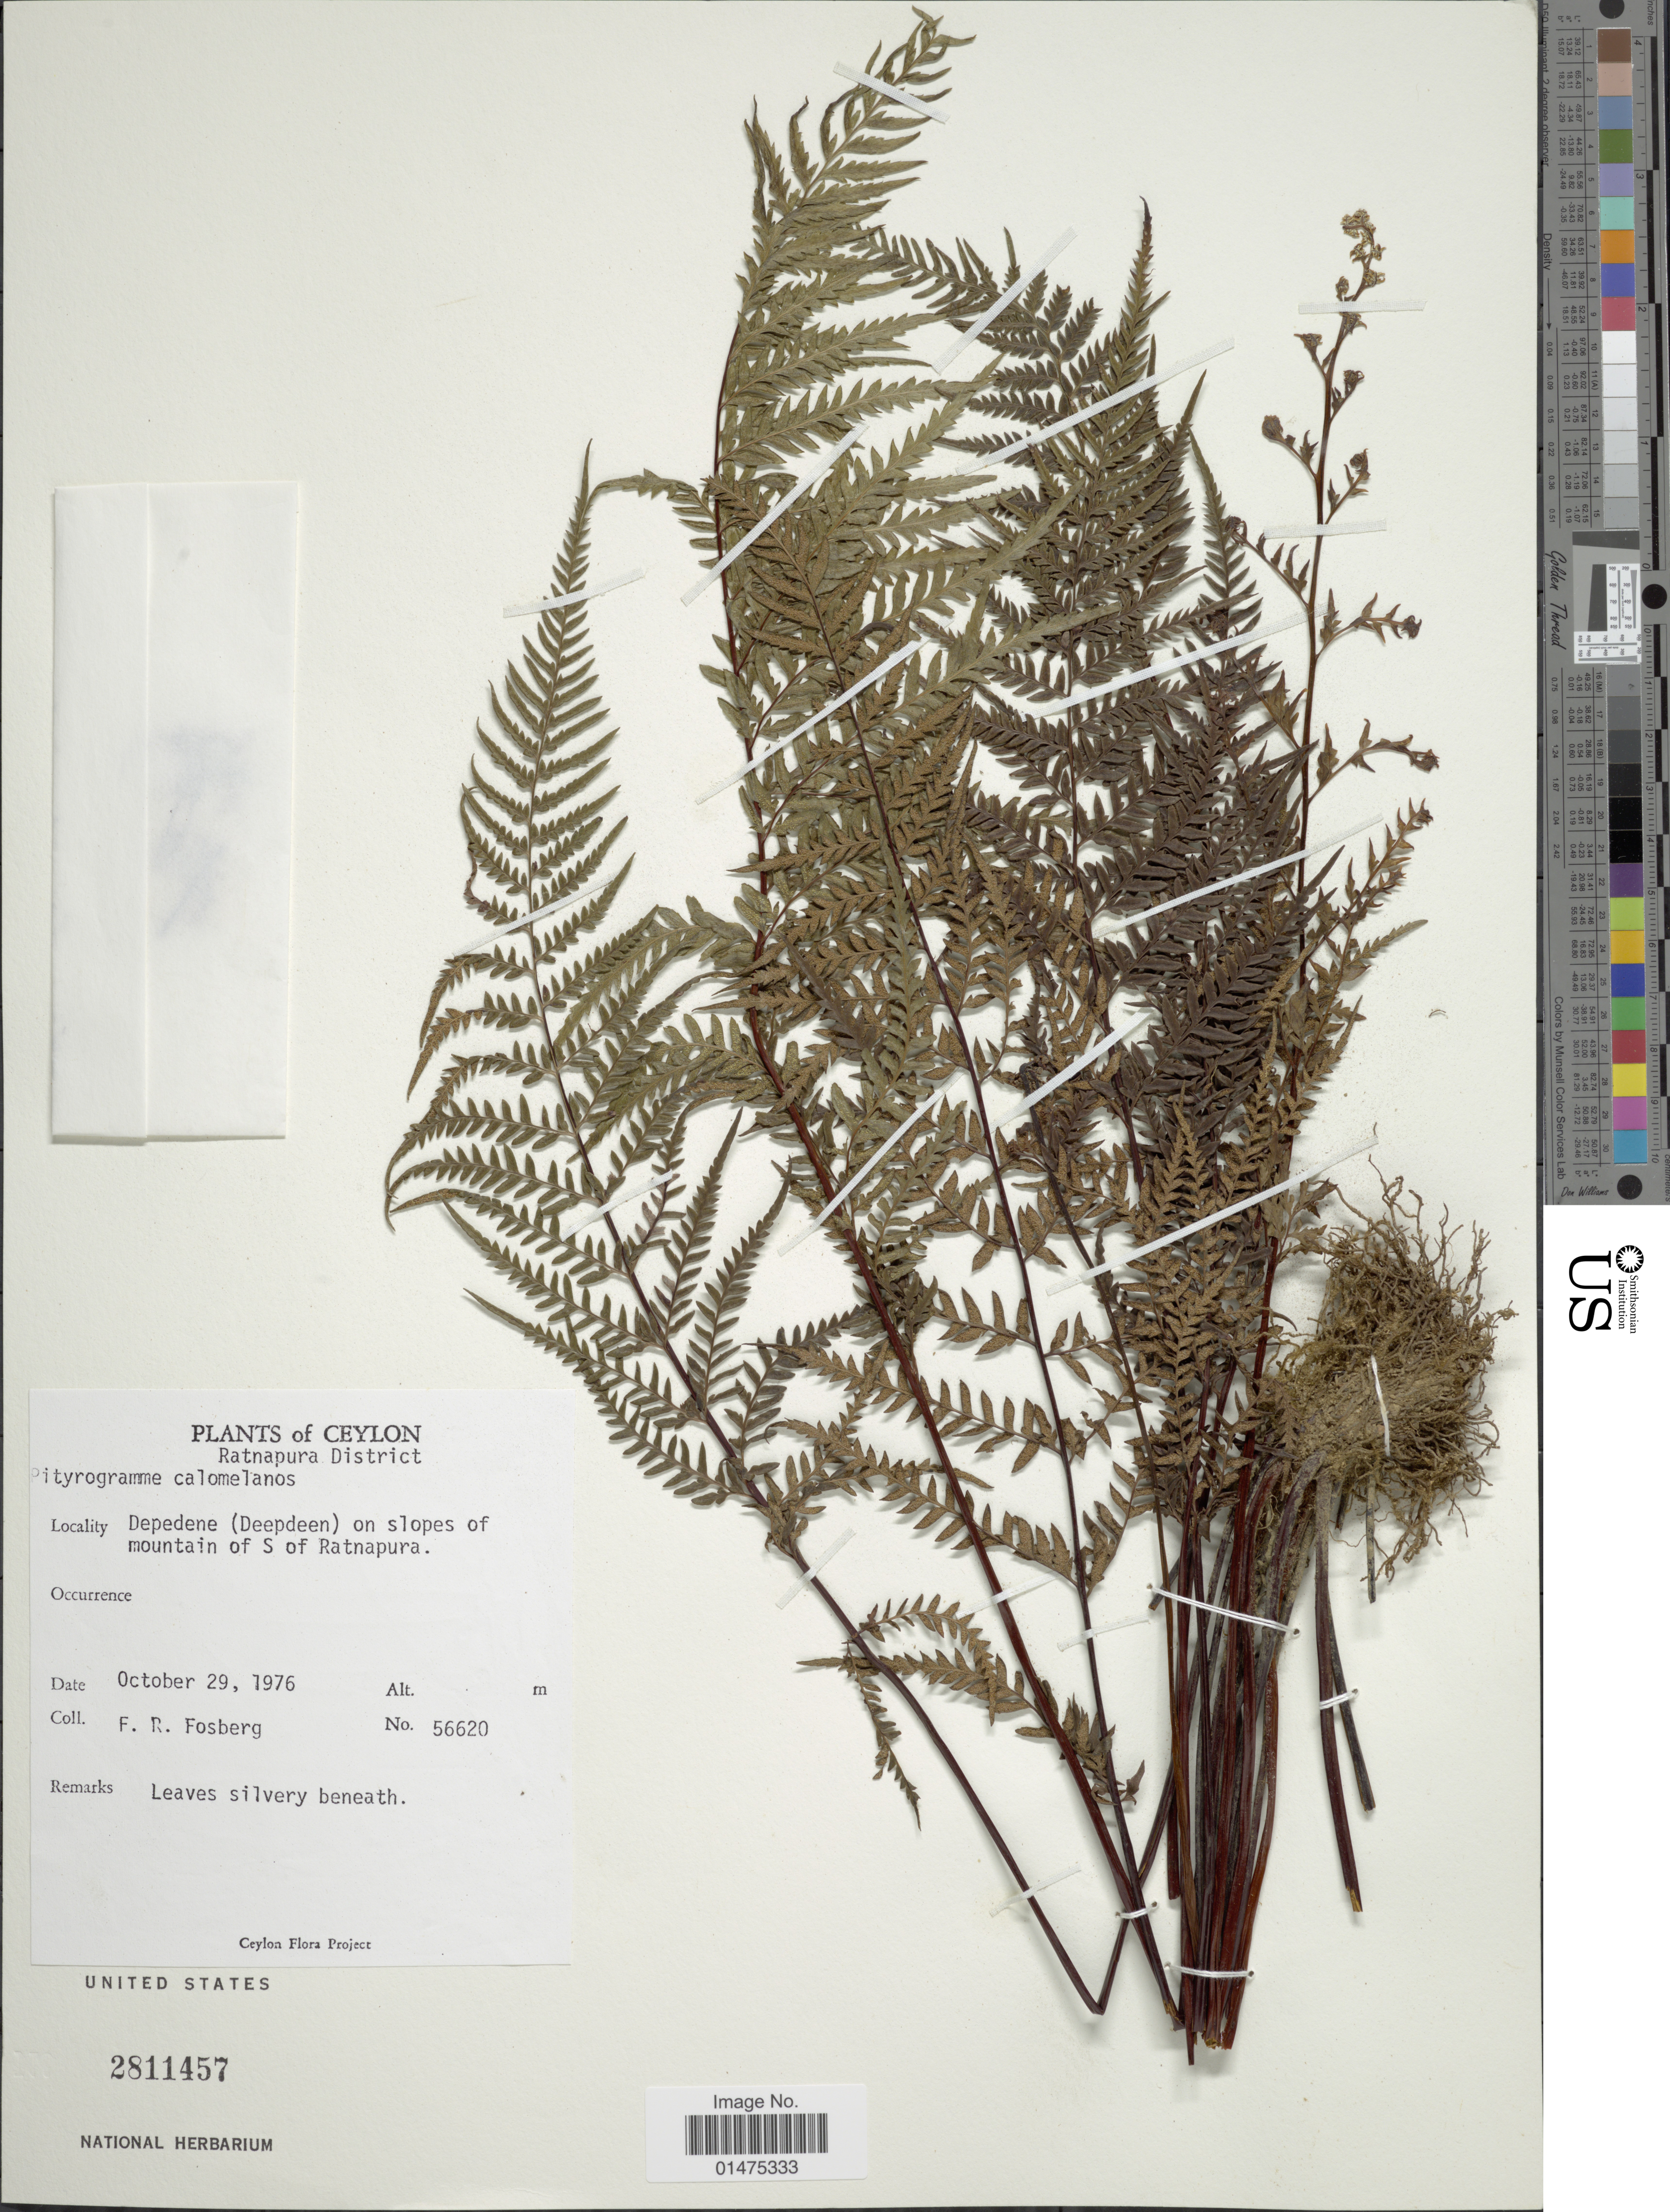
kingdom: Plantae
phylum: Tracheophyta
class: Polypodiopsida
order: Polypodiales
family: Pteridaceae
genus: Pityrogramma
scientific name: Pityrogramma calomelanos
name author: (L.) Link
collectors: F. R. Fosberg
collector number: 56620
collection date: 1976-10-29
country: Sri Lanka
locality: Ceylon, Ratnapuri District, Dependene (Deepdeen)on slopes of mountain of S of Ratnapuri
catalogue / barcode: US 2811457